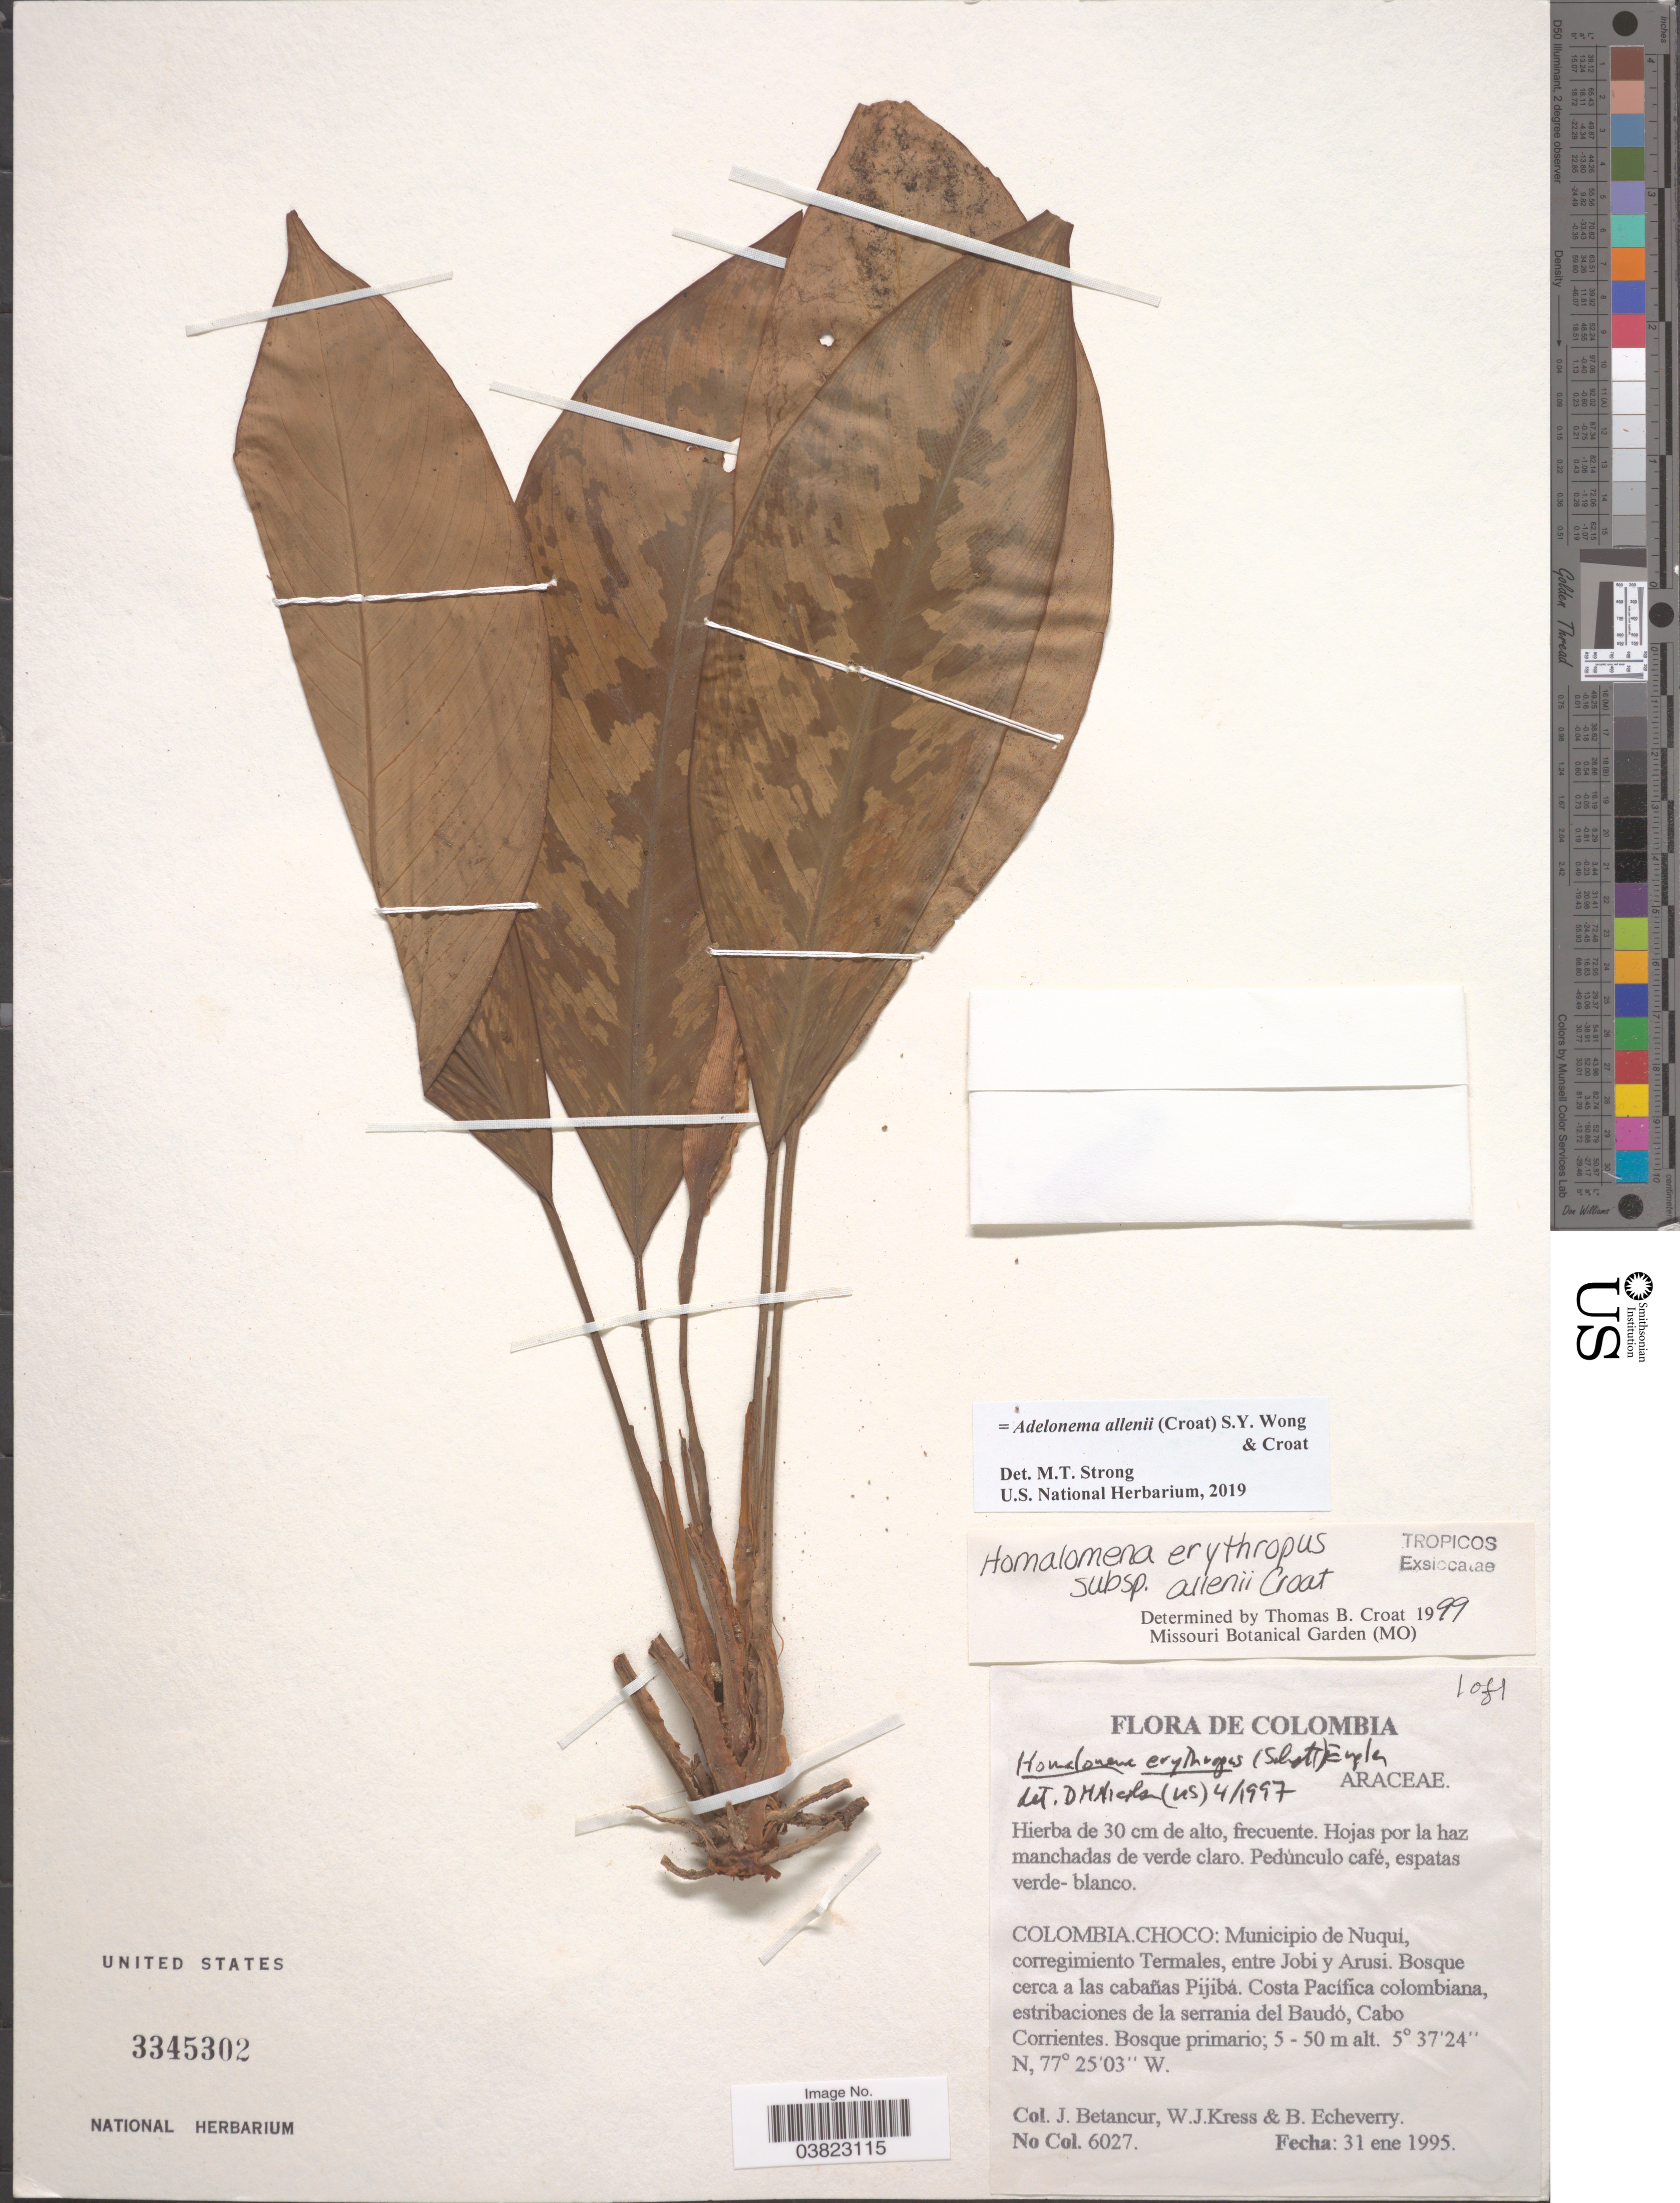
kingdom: Plantae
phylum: Tracheophyta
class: Liliopsida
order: Alismatales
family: Araceae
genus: Homalomena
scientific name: Homalomena allenii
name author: Croat & Grayum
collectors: J. Betancur, W. J. Kress & B. Echeverry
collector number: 6027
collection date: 1995-01-31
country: Colombia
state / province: Chocó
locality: Municipio de Nuquí, corregimiento Termales, entre Jobi y Arusi. Bosque cerca a las cabañas Pijibá. Costa Pacífica colombiana, estribaciones de la serrania del Baudó, Cabo Corrientes.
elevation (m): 5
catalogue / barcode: US 3345302